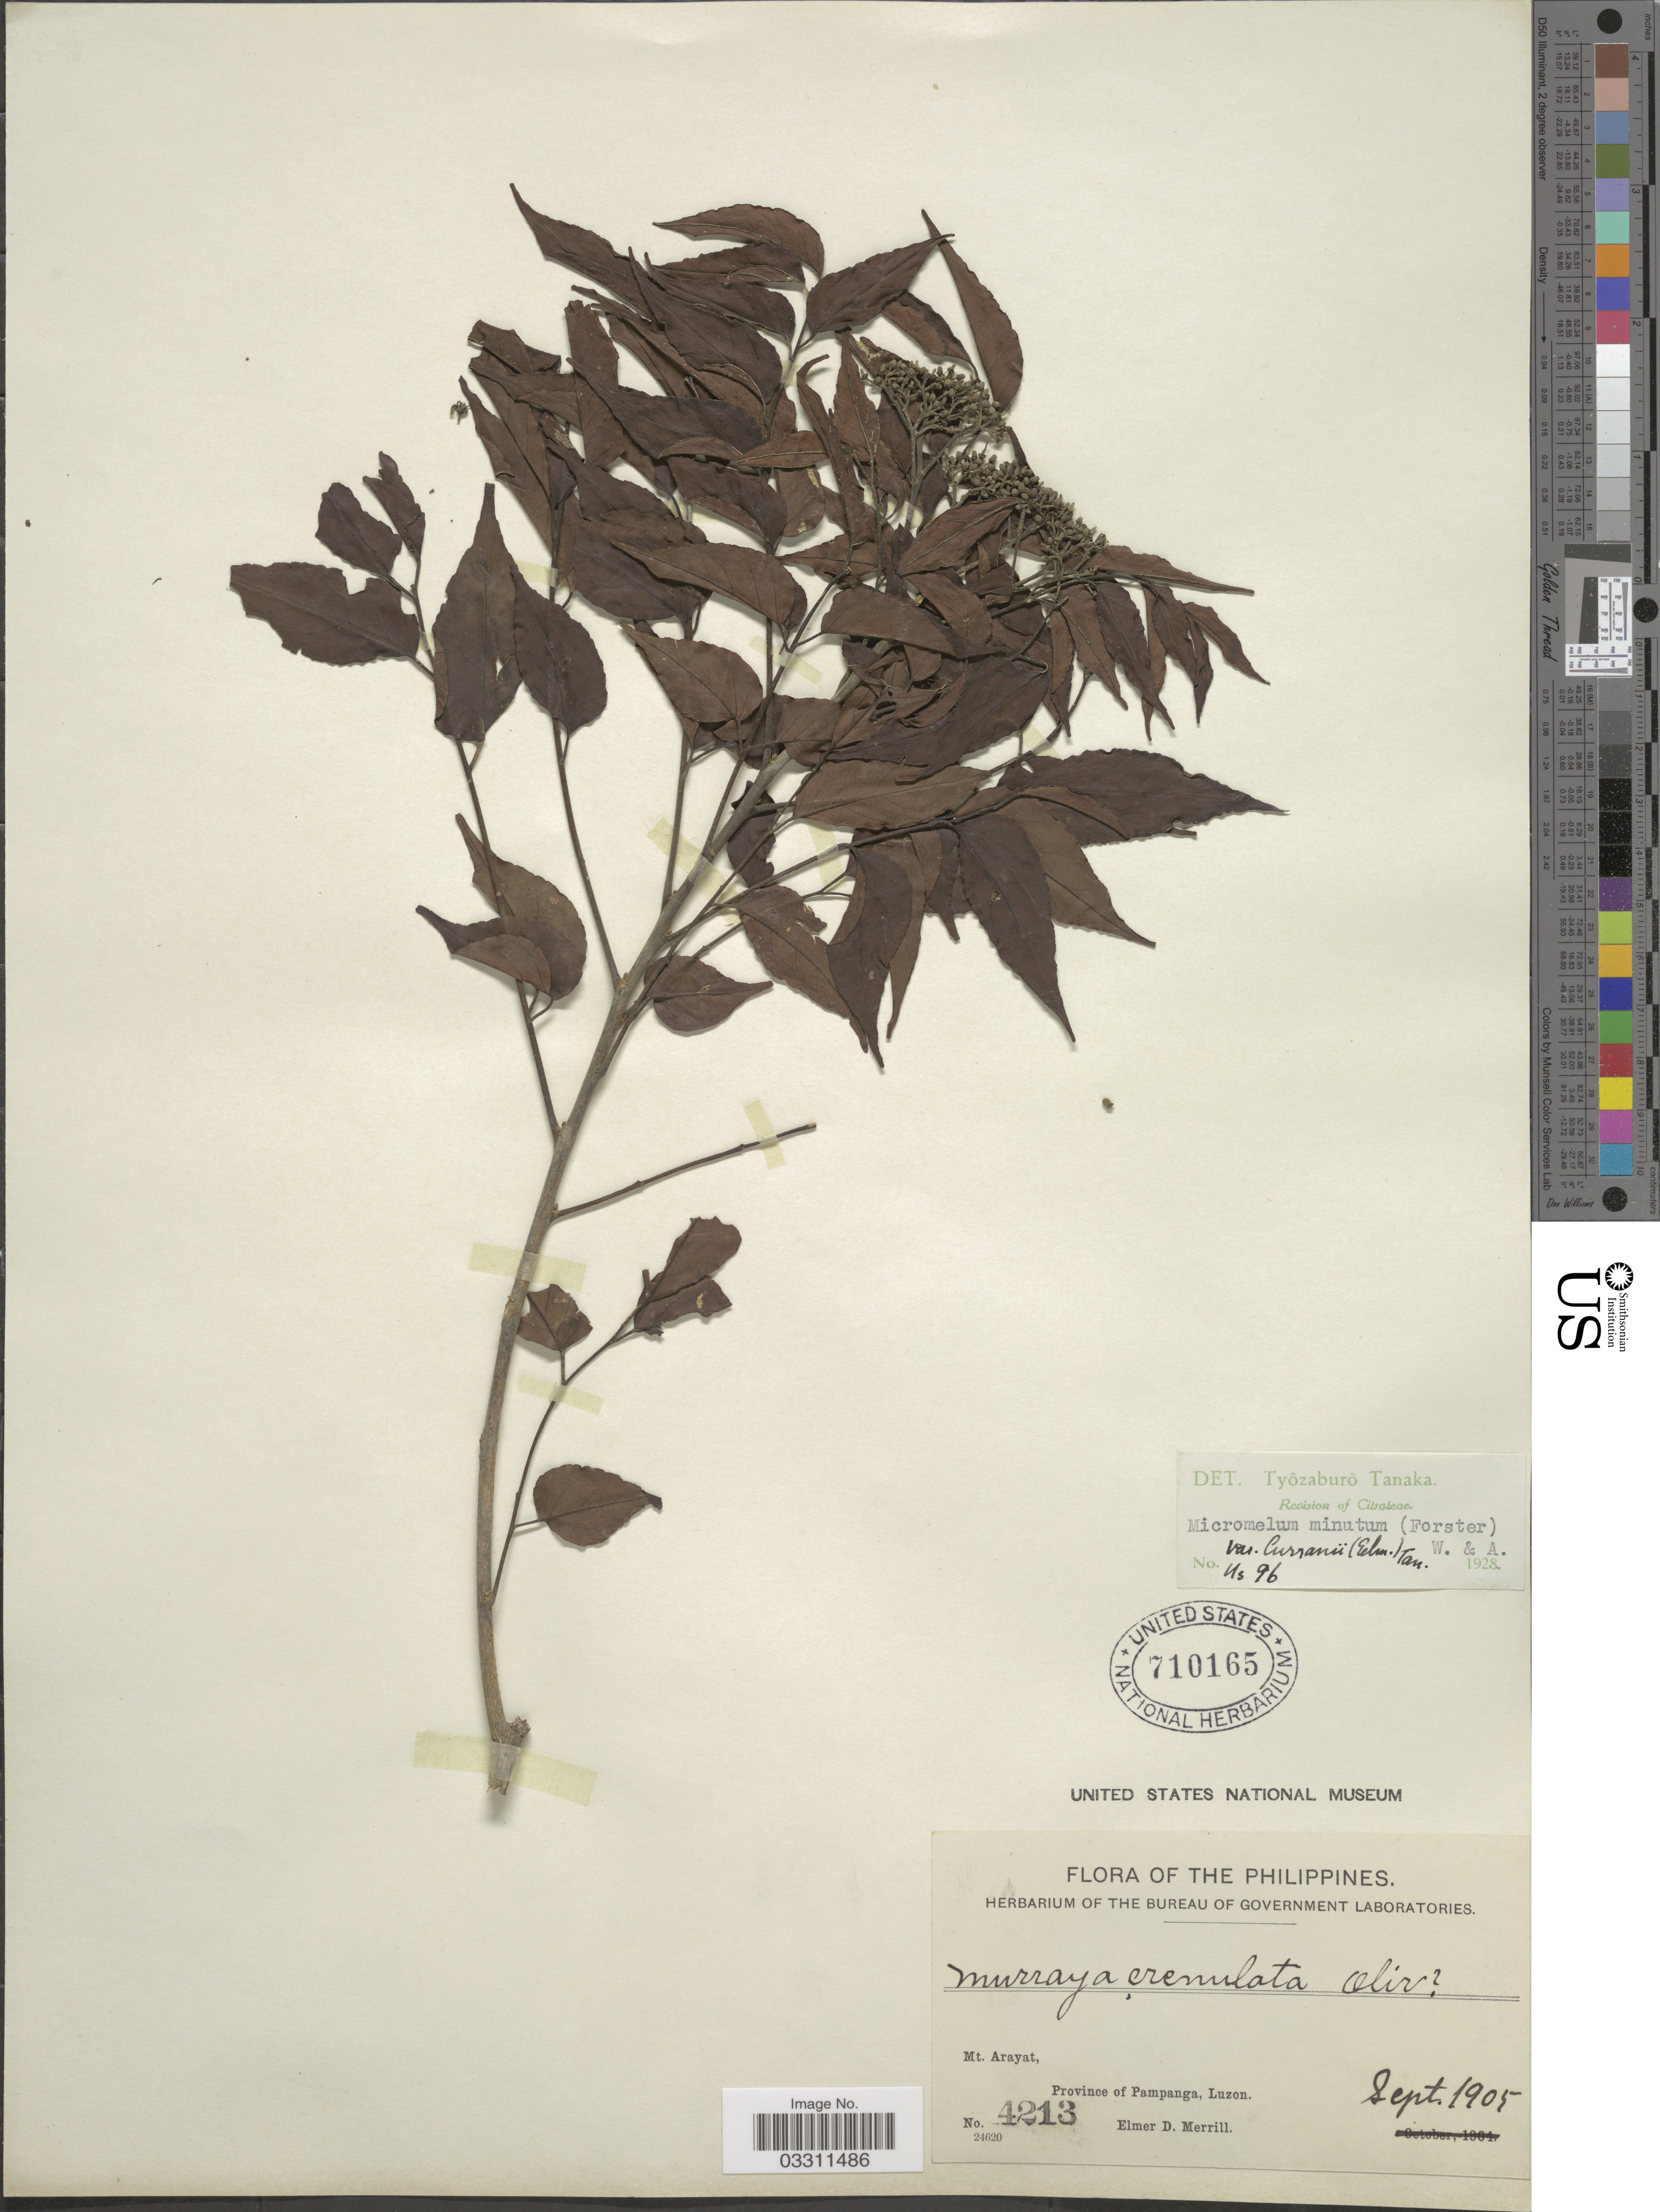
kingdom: Plantae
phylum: Tracheophyta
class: Magnoliopsida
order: Sapindales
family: Rutaceae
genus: Micromelum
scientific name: Micromelum minutum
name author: (G. Forst.) Wight & Arn.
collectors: E. D. Merrill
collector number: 4213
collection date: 1905-09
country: Philippines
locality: Mt. Arayat, Province of Pampanga, Luzon.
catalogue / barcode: US 710165